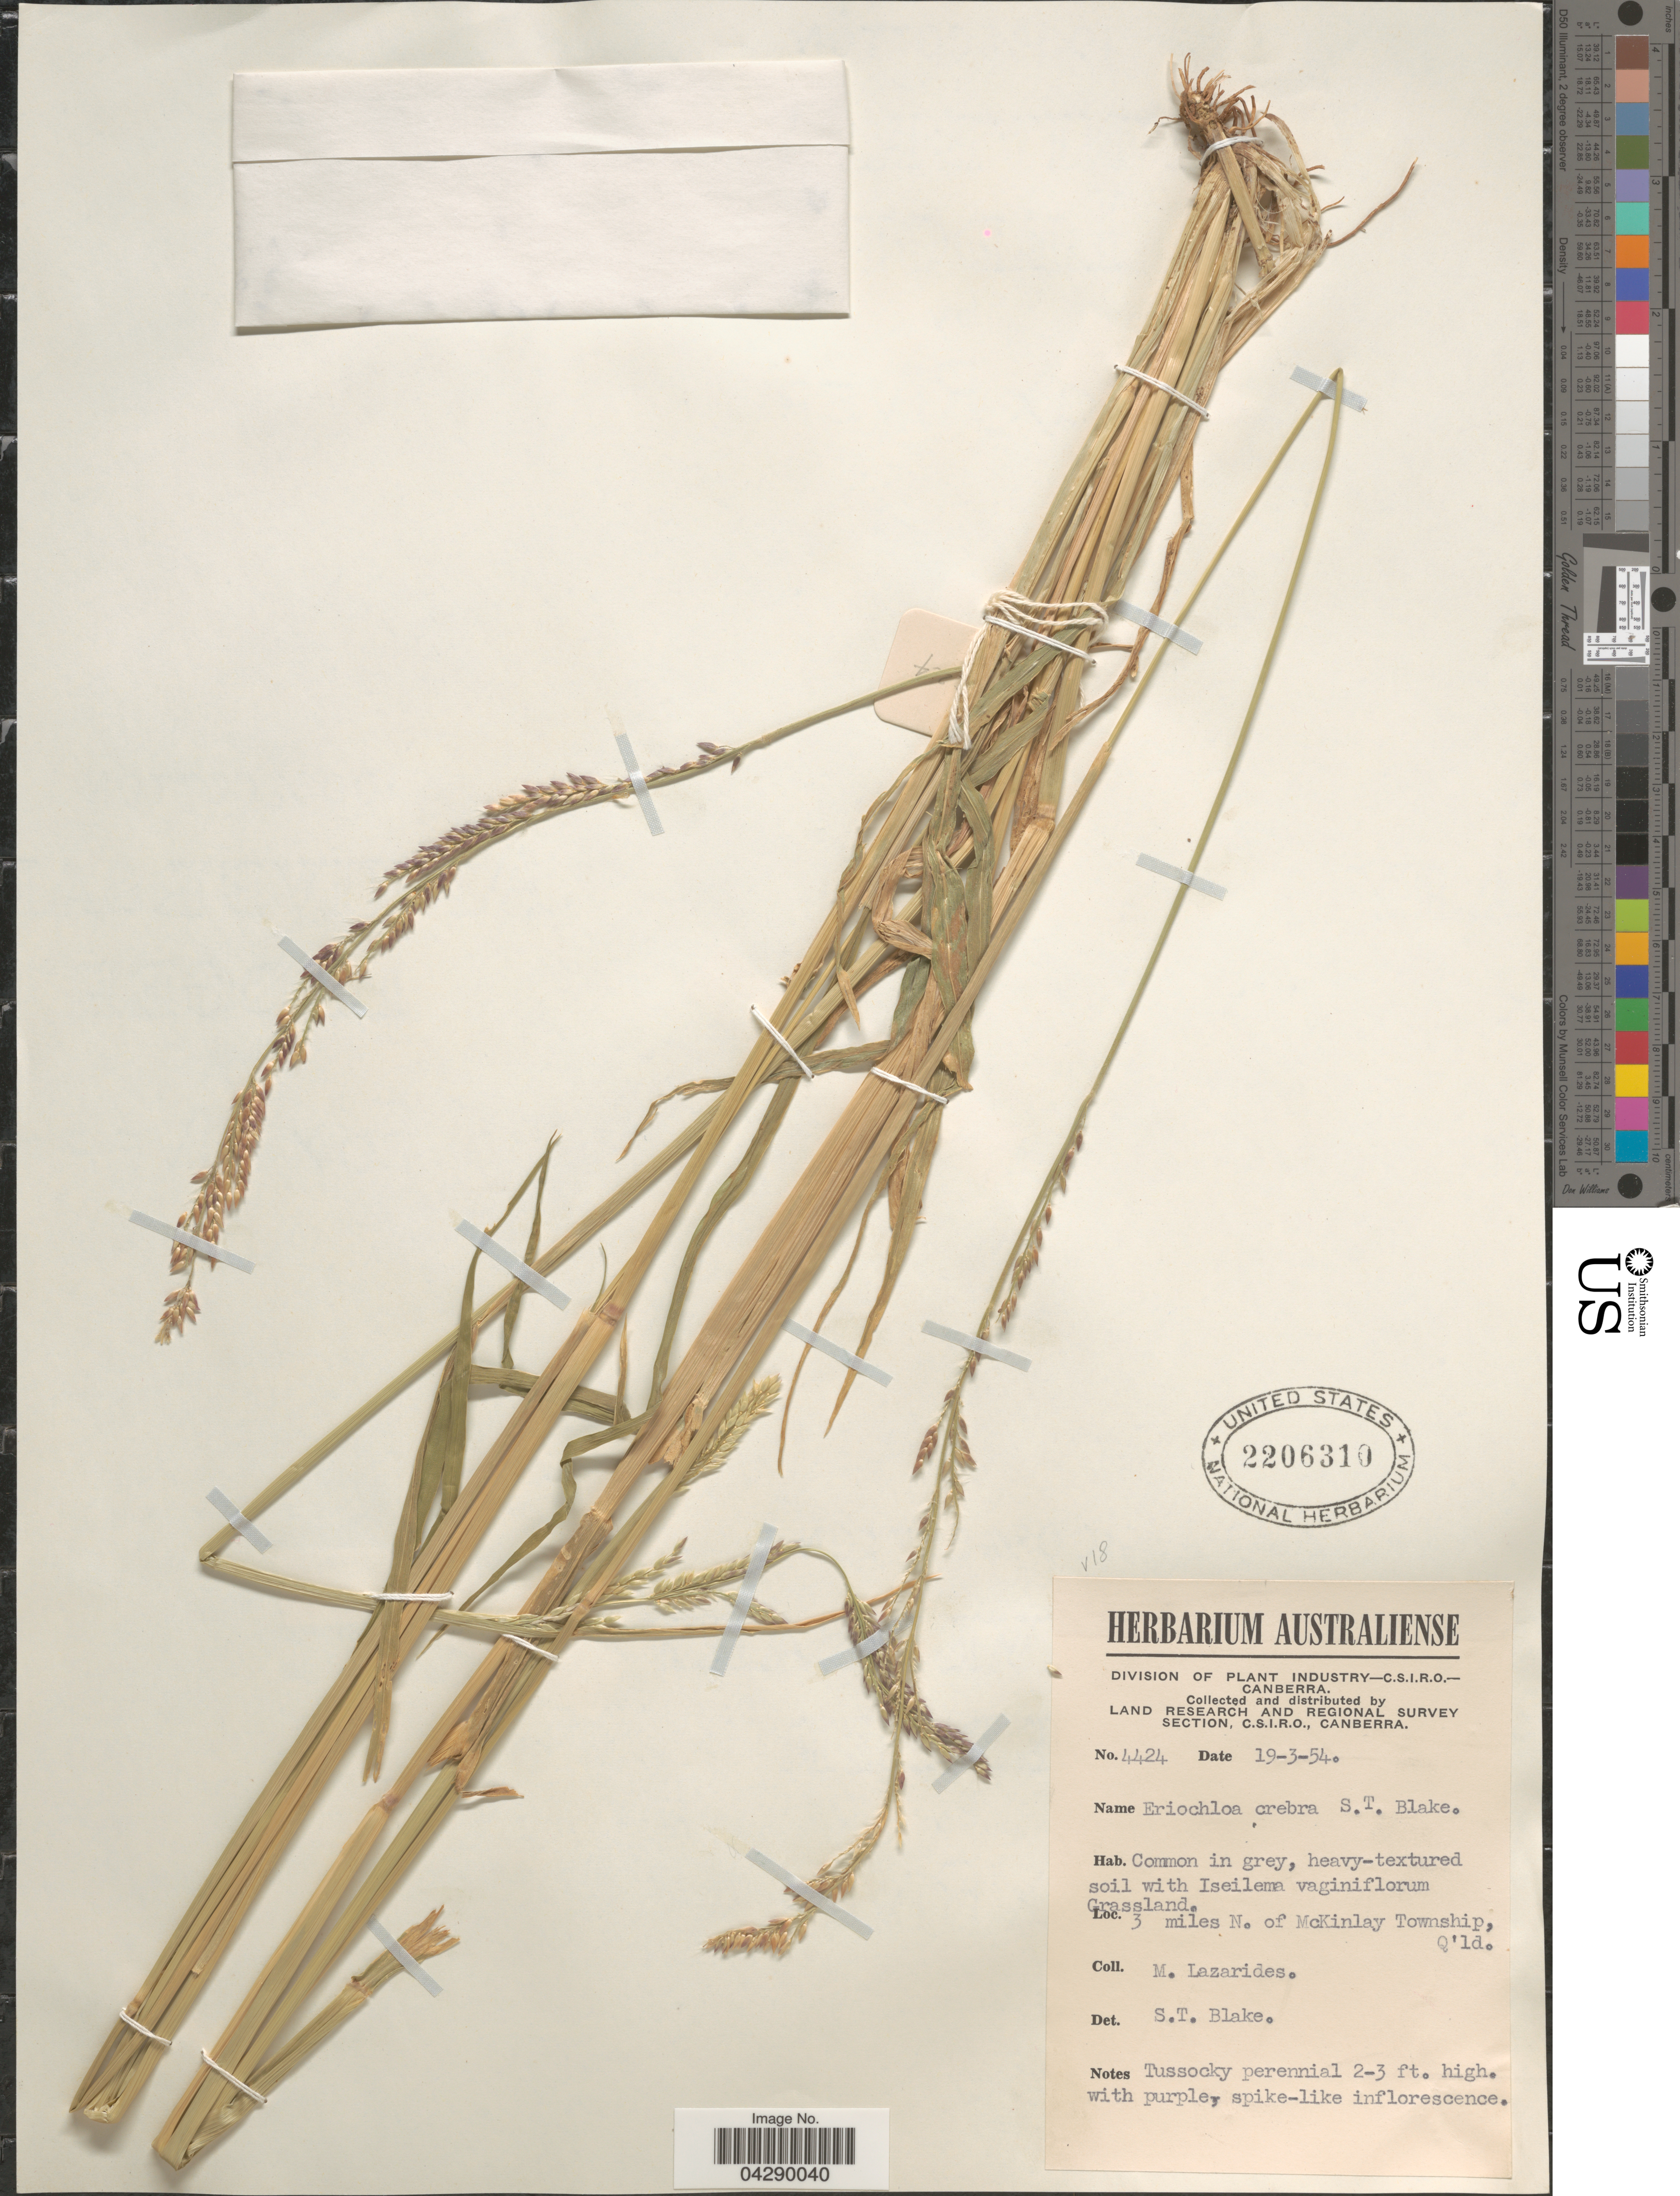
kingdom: Plantae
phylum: Tracheophyta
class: Liliopsida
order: Poales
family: Poaceae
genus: Eriochloa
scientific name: Eriochloa crebra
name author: S.T. Blake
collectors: M. Lazarides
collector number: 4424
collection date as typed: Transcribed d/m/y: 19/3/54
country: Australia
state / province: Queensland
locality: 3 miles N. of McKinlay Township.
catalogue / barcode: US 2206310